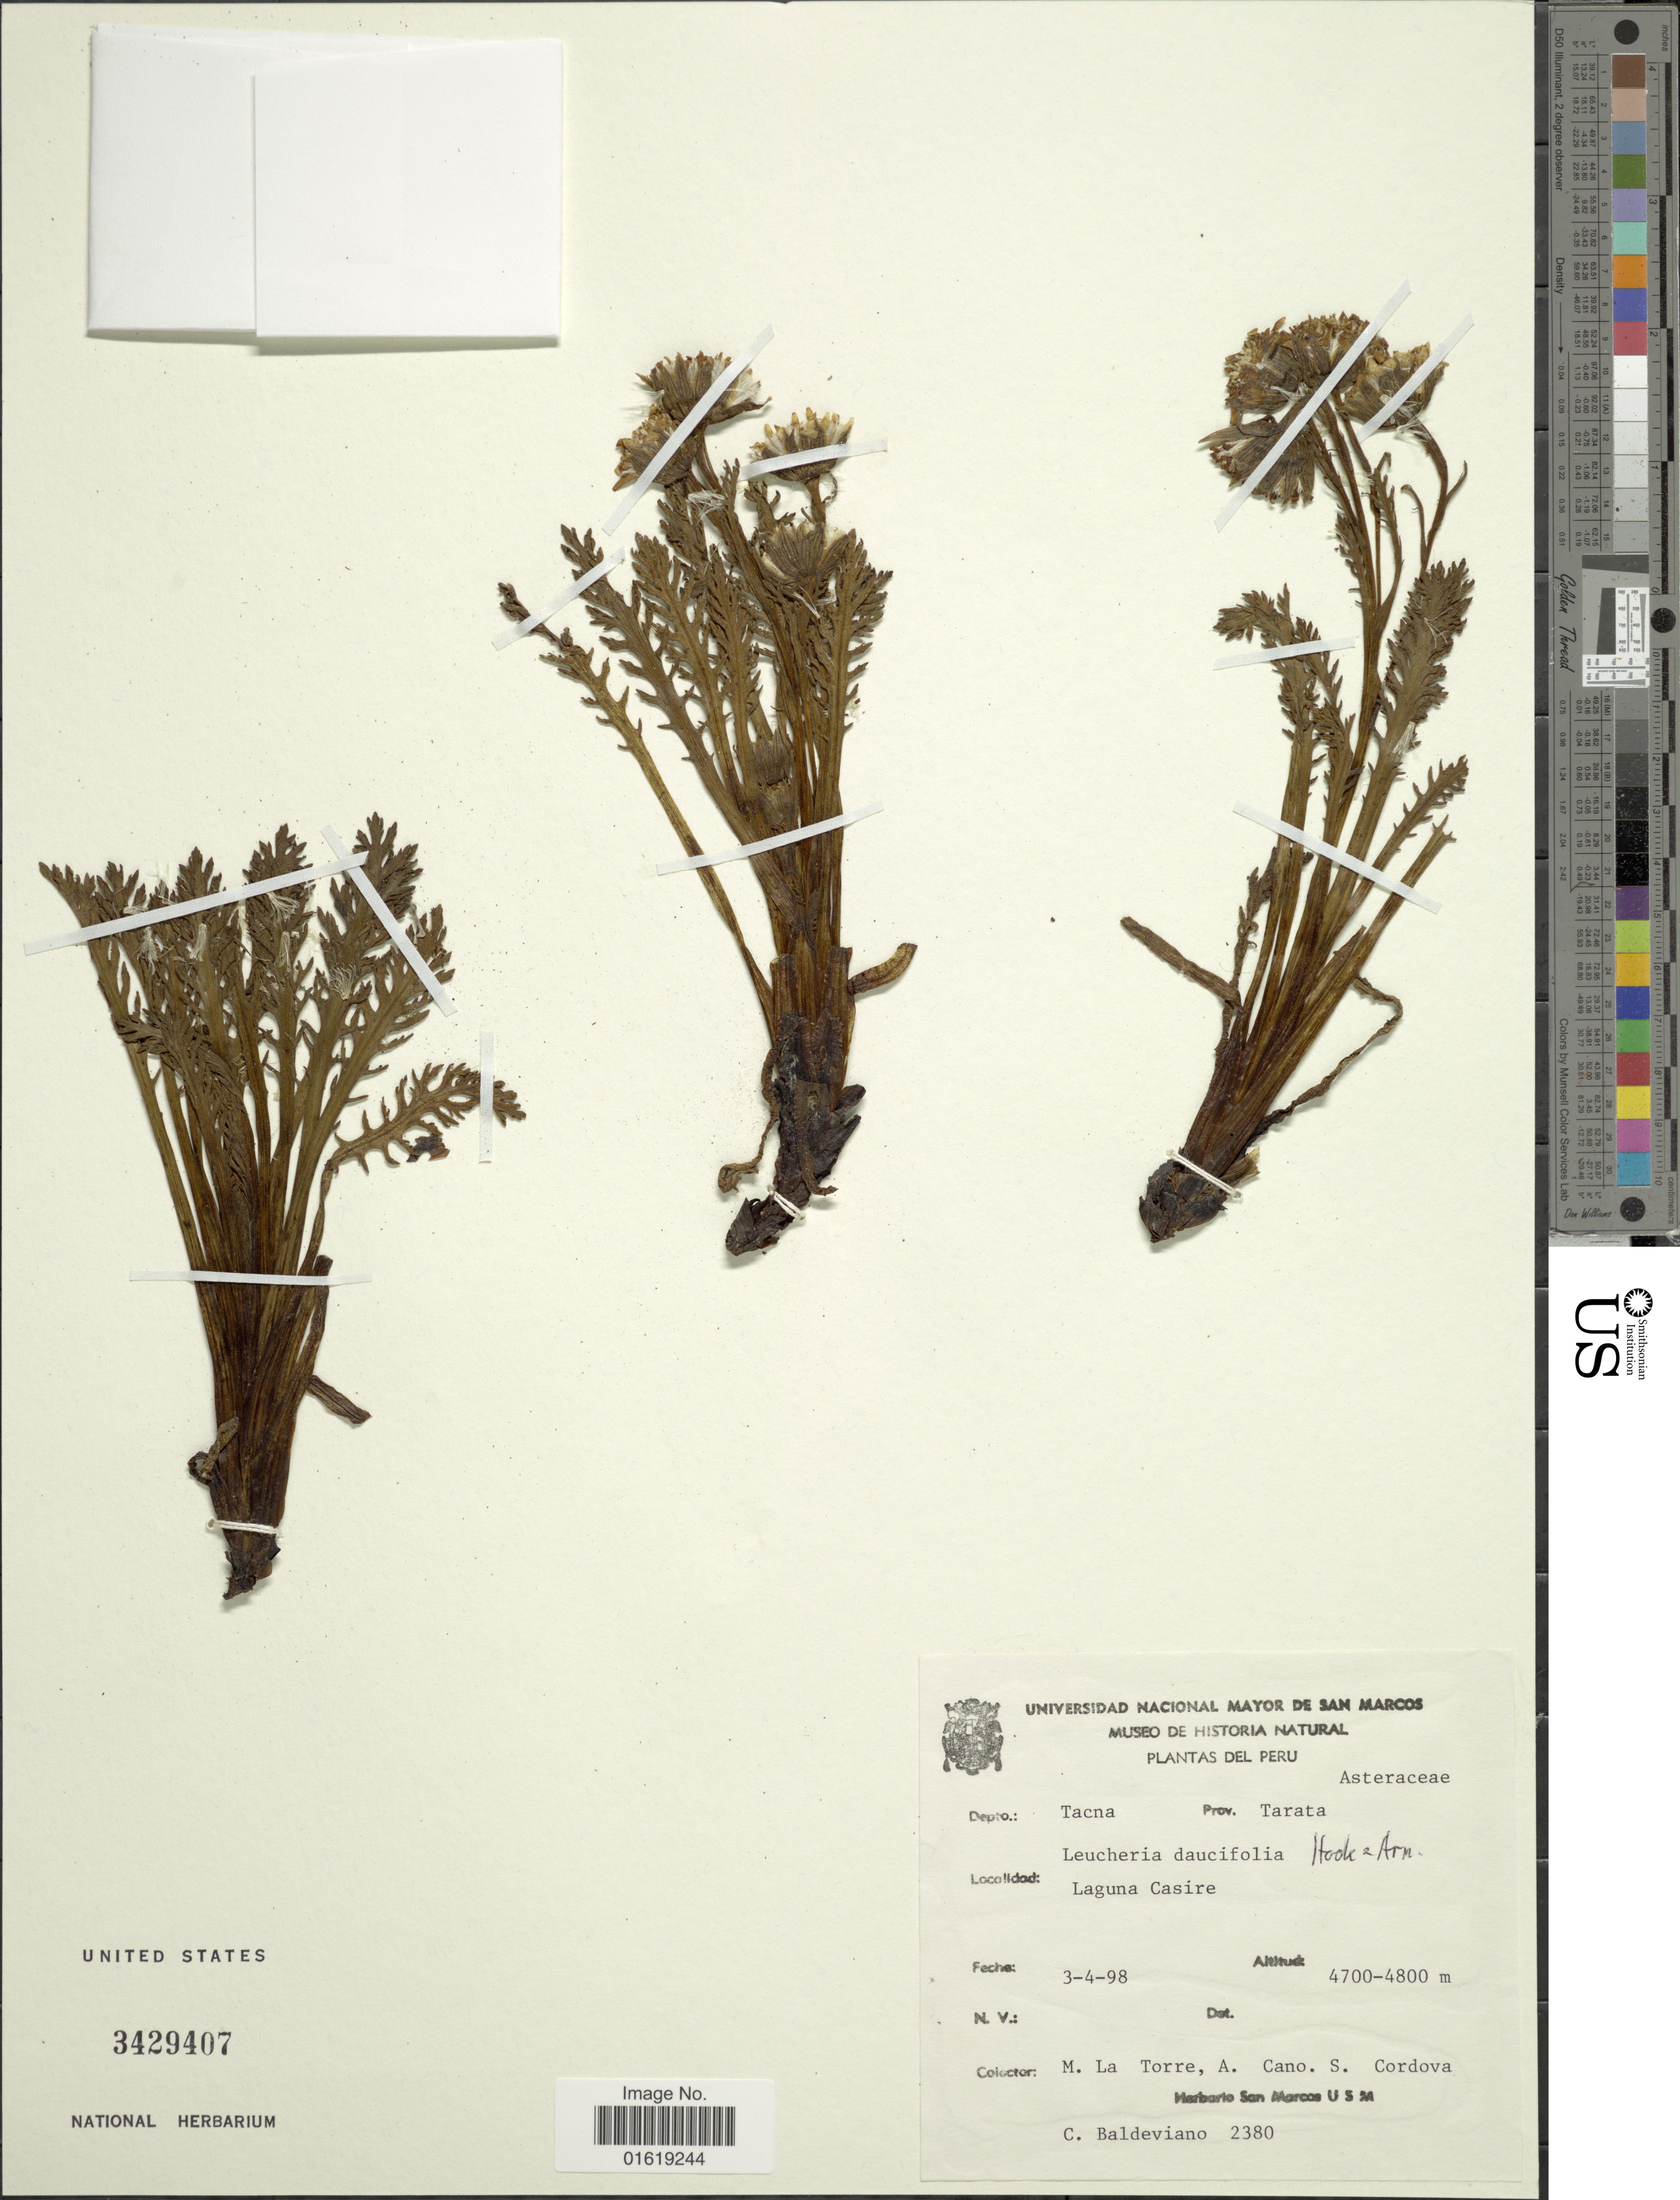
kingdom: Plantae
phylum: Tracheophyta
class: Magnoliopsida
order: Asterales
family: Asteraceae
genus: Leucheria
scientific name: Leucheria daucifolia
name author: Crisci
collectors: M. I. La Torre, A. Cano, S. Cordova & C. Baldeviano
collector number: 2380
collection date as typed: Transcribed d/m/y: 3/4/98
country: Peru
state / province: Tacna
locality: Depto.: Tacna. Prov. Tarata. Laguna Casire.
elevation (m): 4700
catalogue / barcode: US 3429407